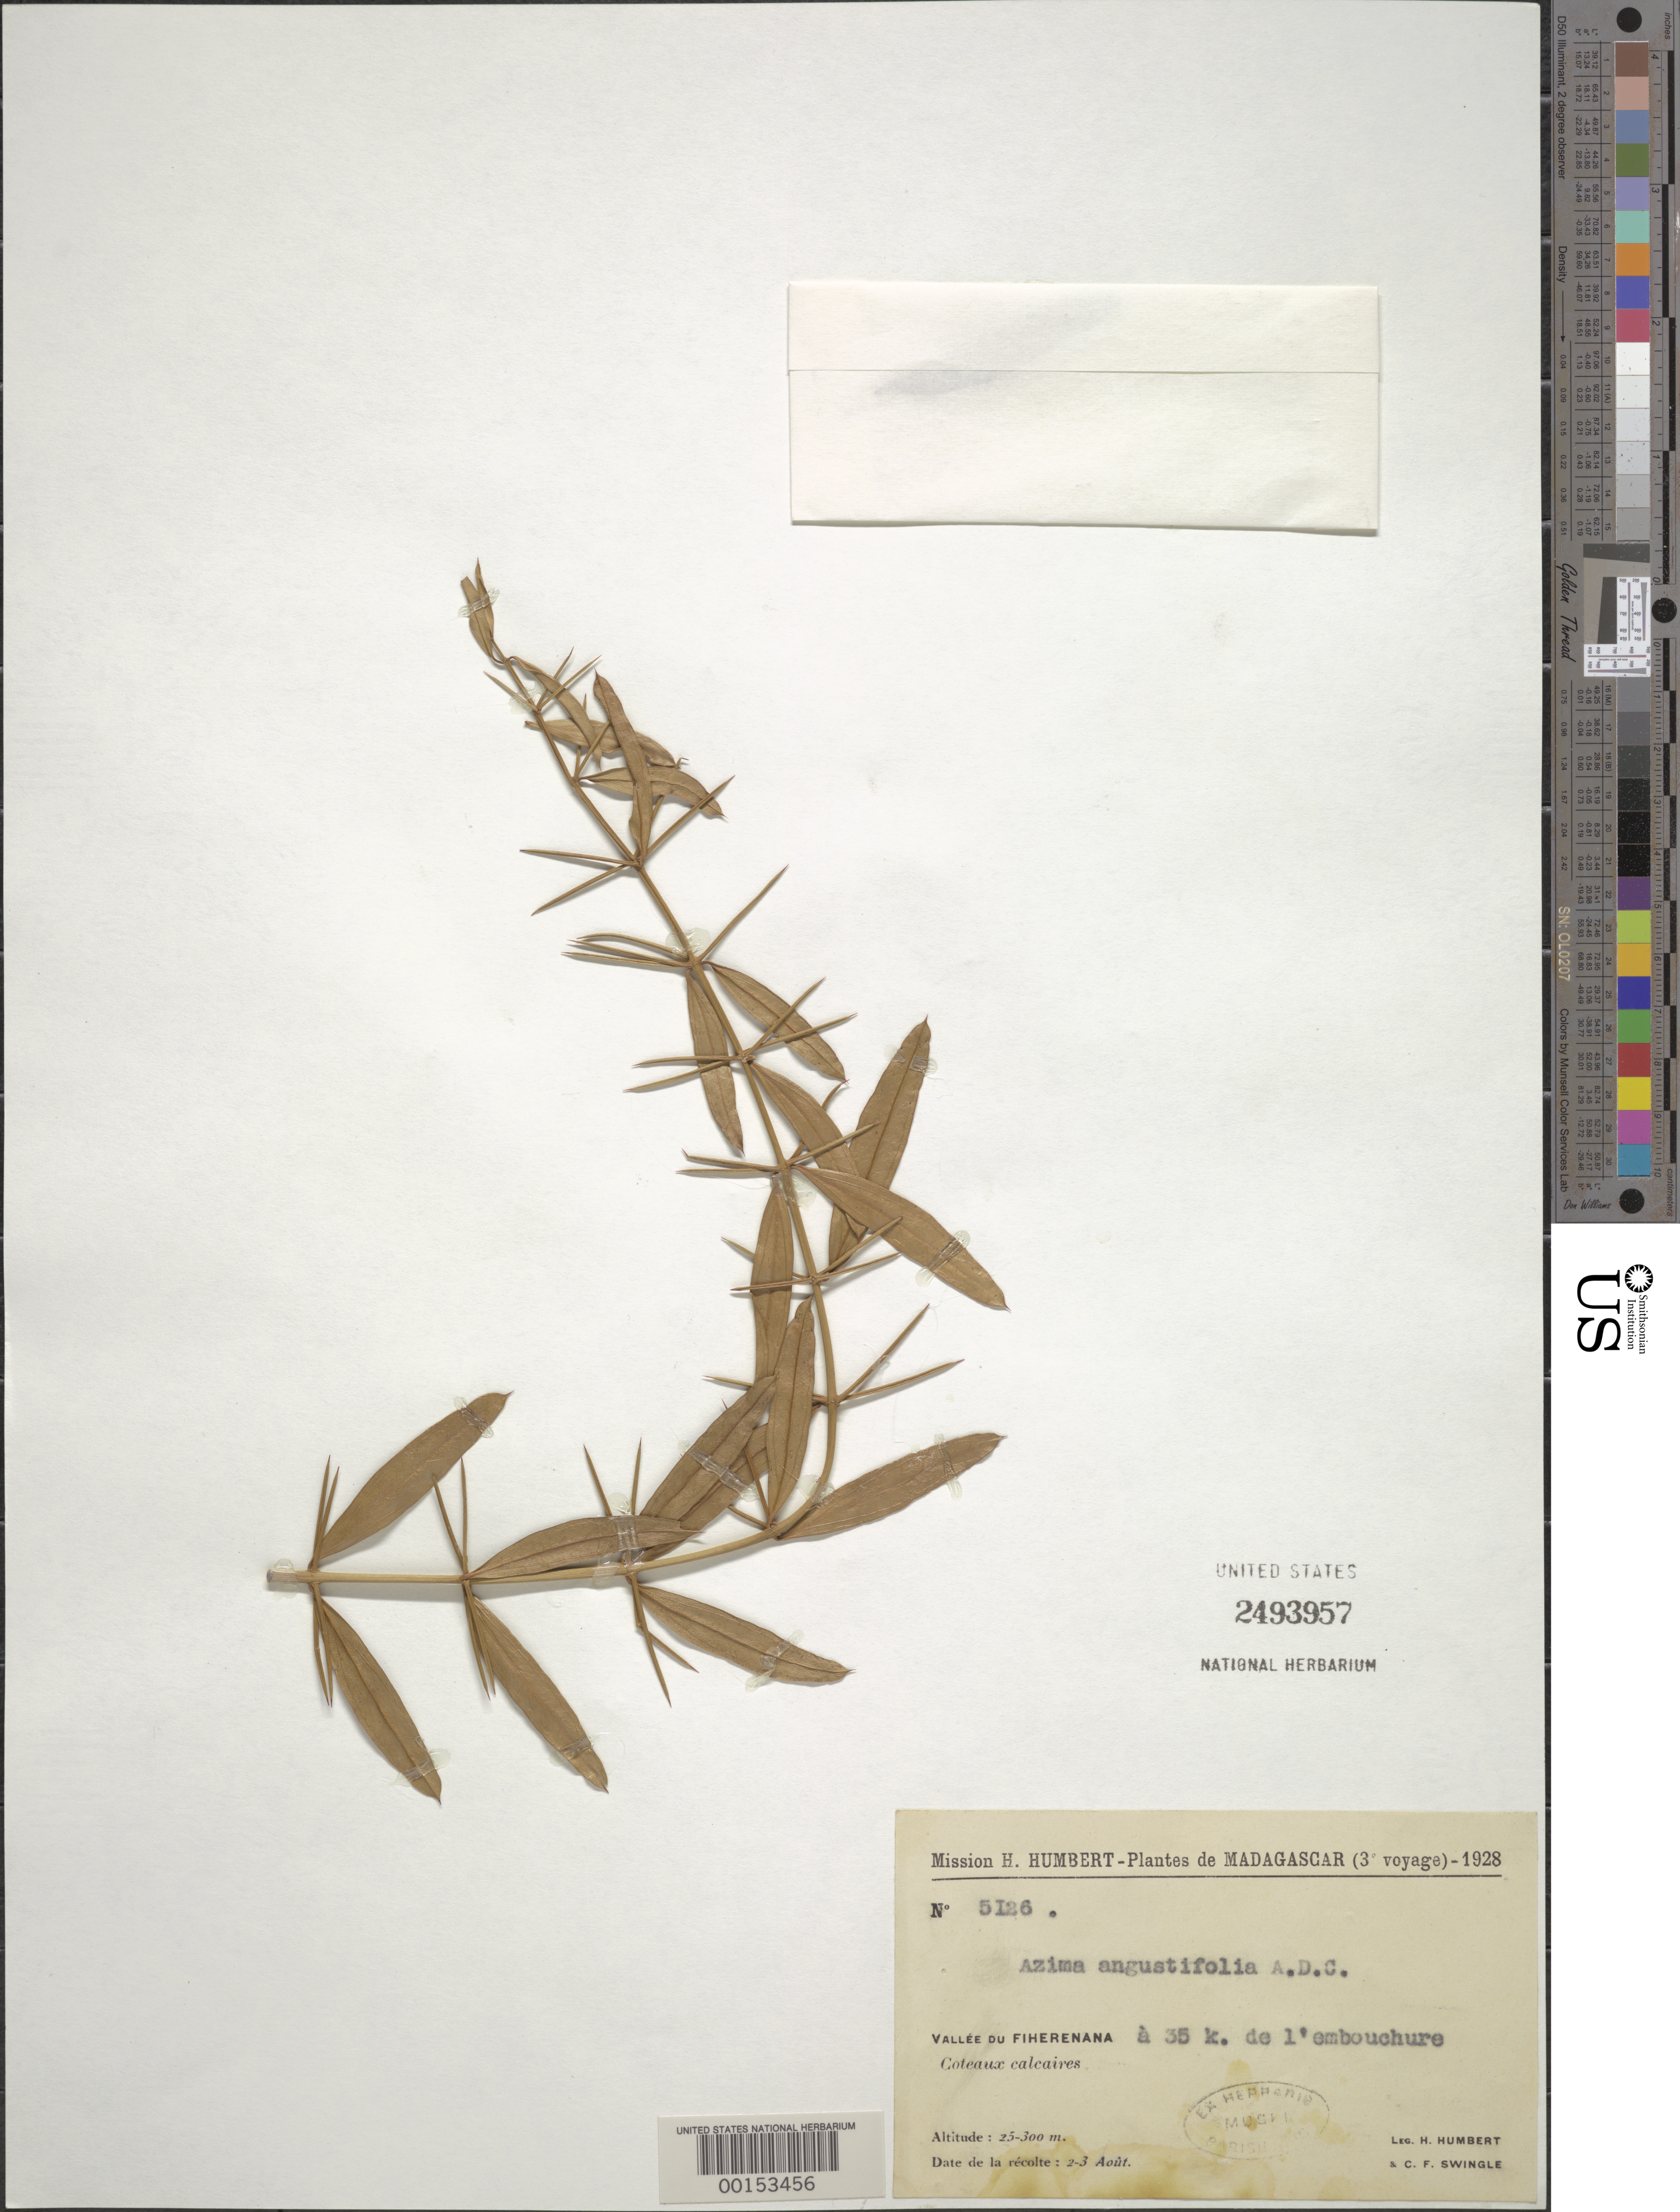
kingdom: Plantae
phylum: Tracheophyta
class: Magnoliopsida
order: Brassicales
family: Salvadoraceae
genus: Azima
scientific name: Azima angustifolia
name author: A. DC.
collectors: H. Humbert & C. Swingle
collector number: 5126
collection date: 1928-08-02/1928-08-03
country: Madagascar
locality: Vallée du Fiherenana à 35 k. de l'embouchure. Coteaux calcaires.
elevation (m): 25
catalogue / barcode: US 2493957